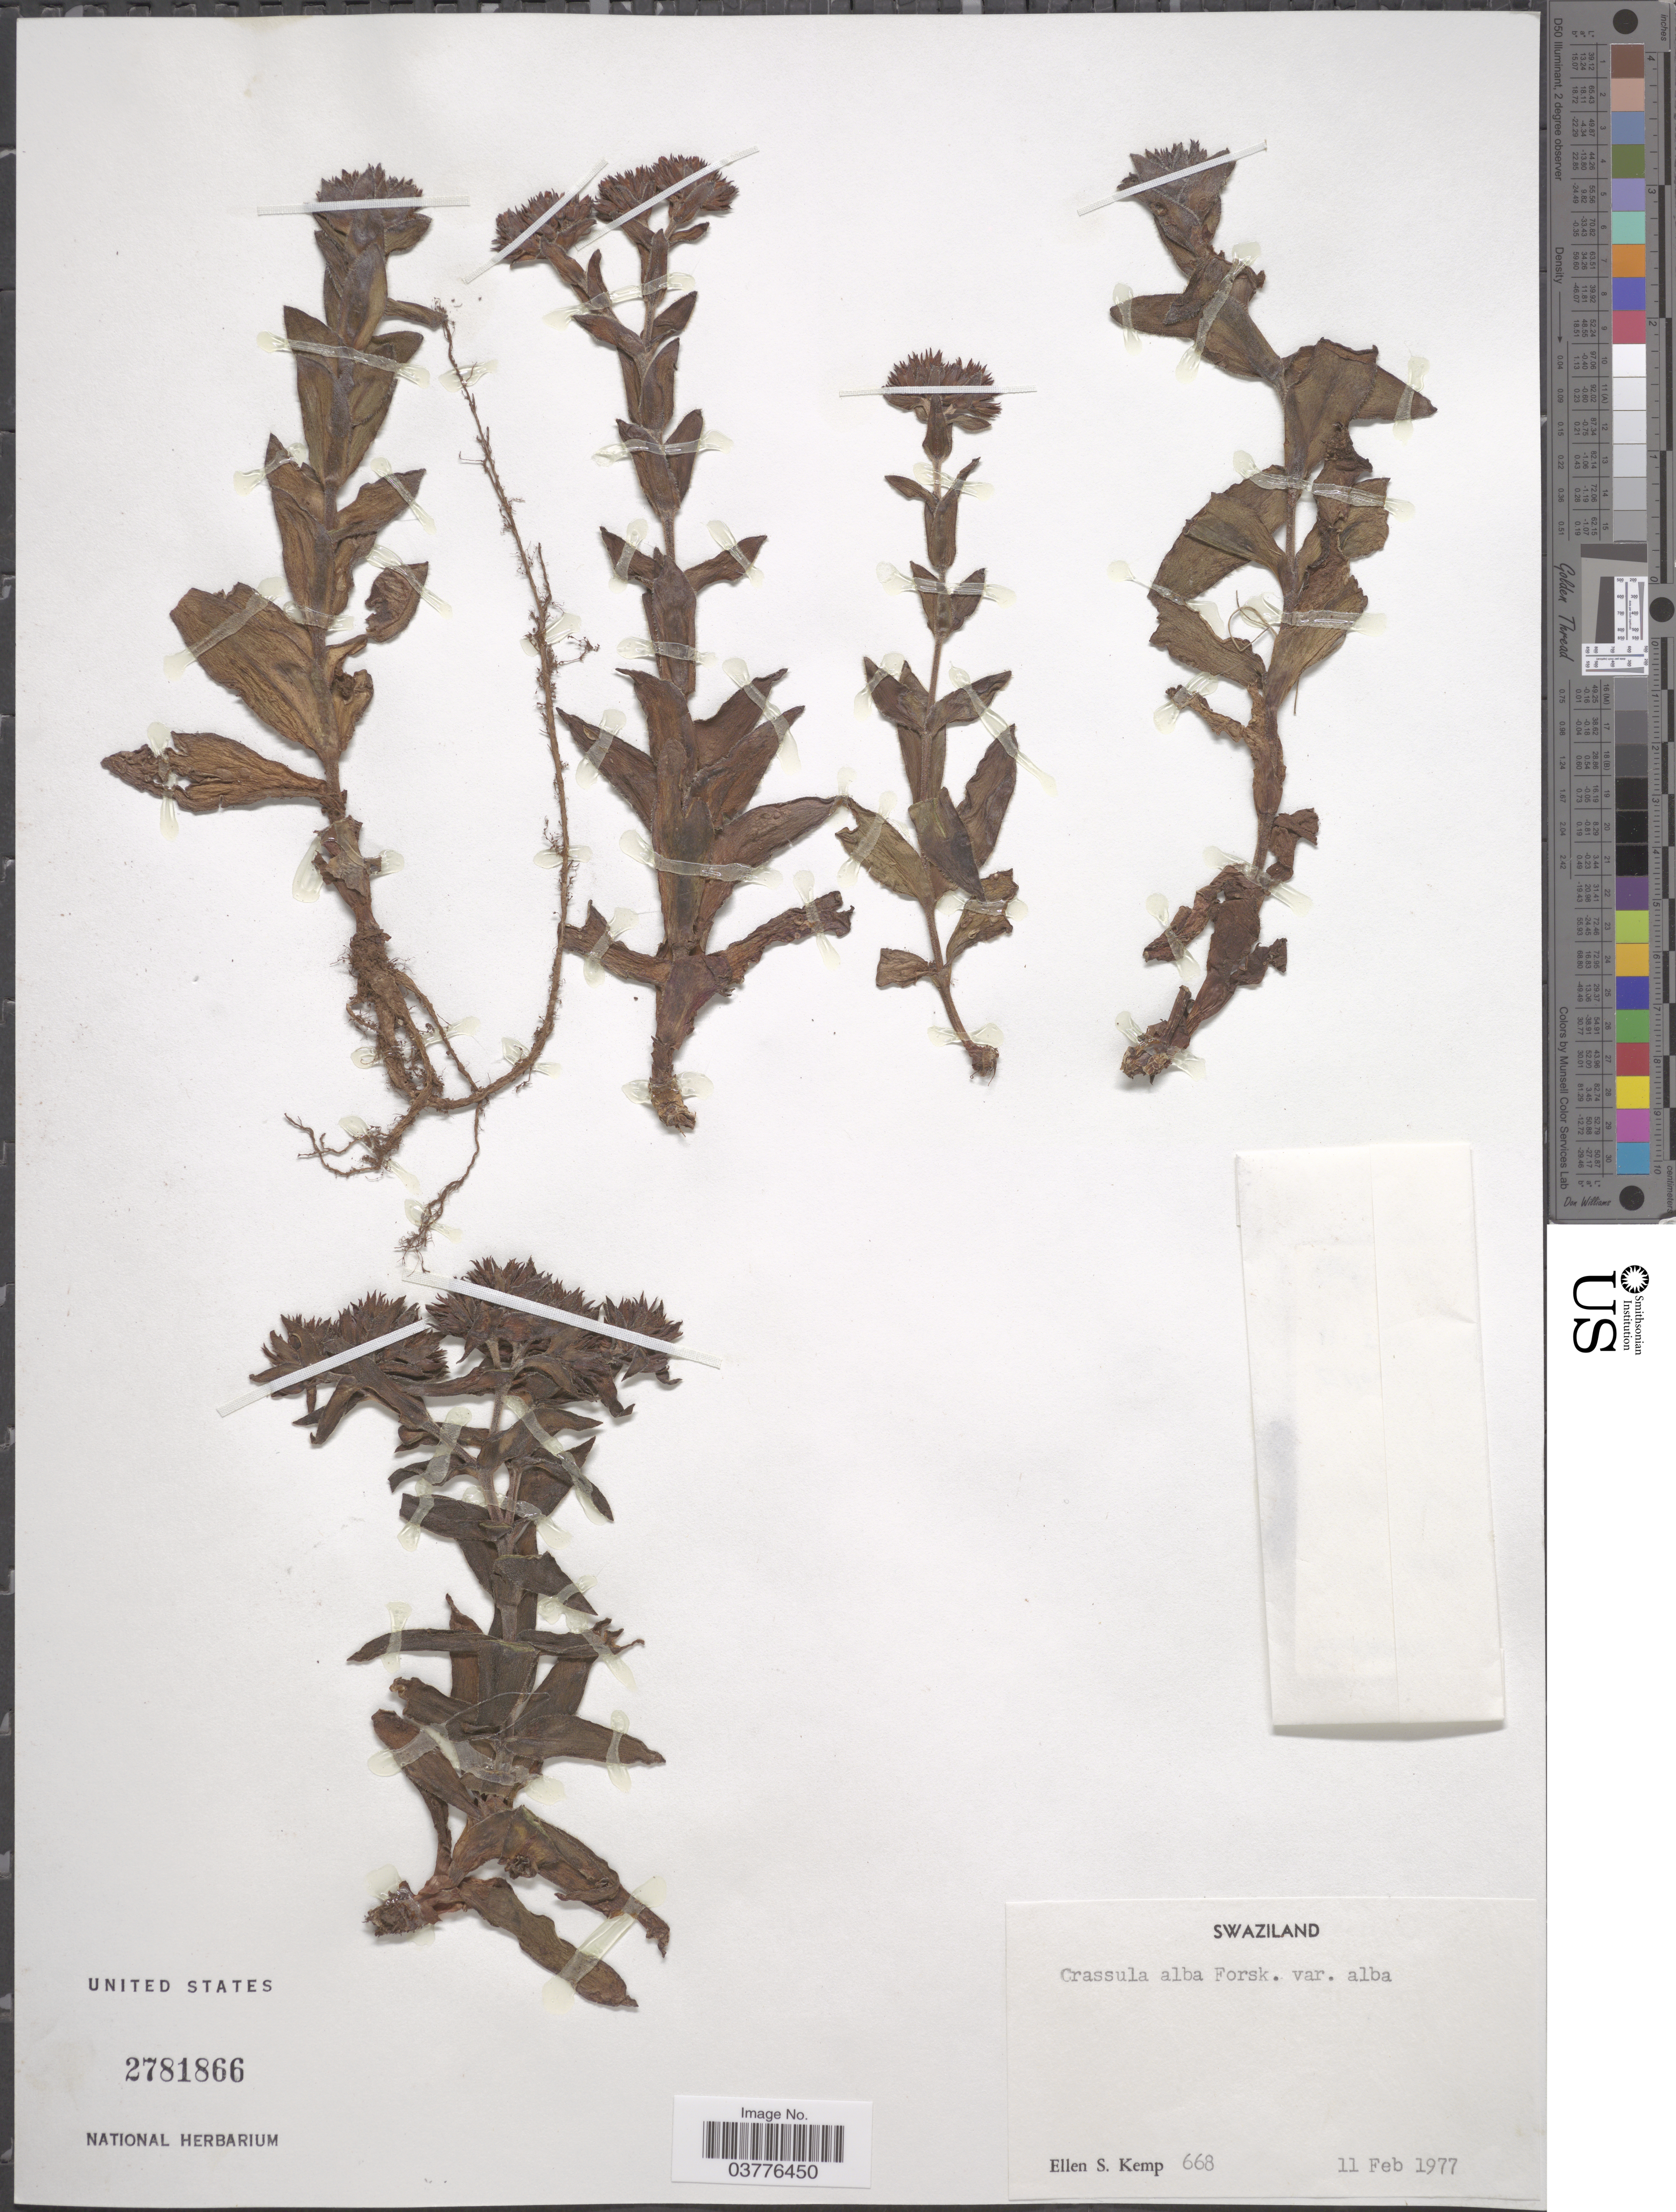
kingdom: Plantae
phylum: Tracheophyta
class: Magnoliopsida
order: Saxifragales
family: Crassulaceae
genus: Crassula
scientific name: Crassula alba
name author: Forssk.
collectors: E. S. Kemp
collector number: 668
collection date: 1977-02-11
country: Eswatini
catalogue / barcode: US 2781866